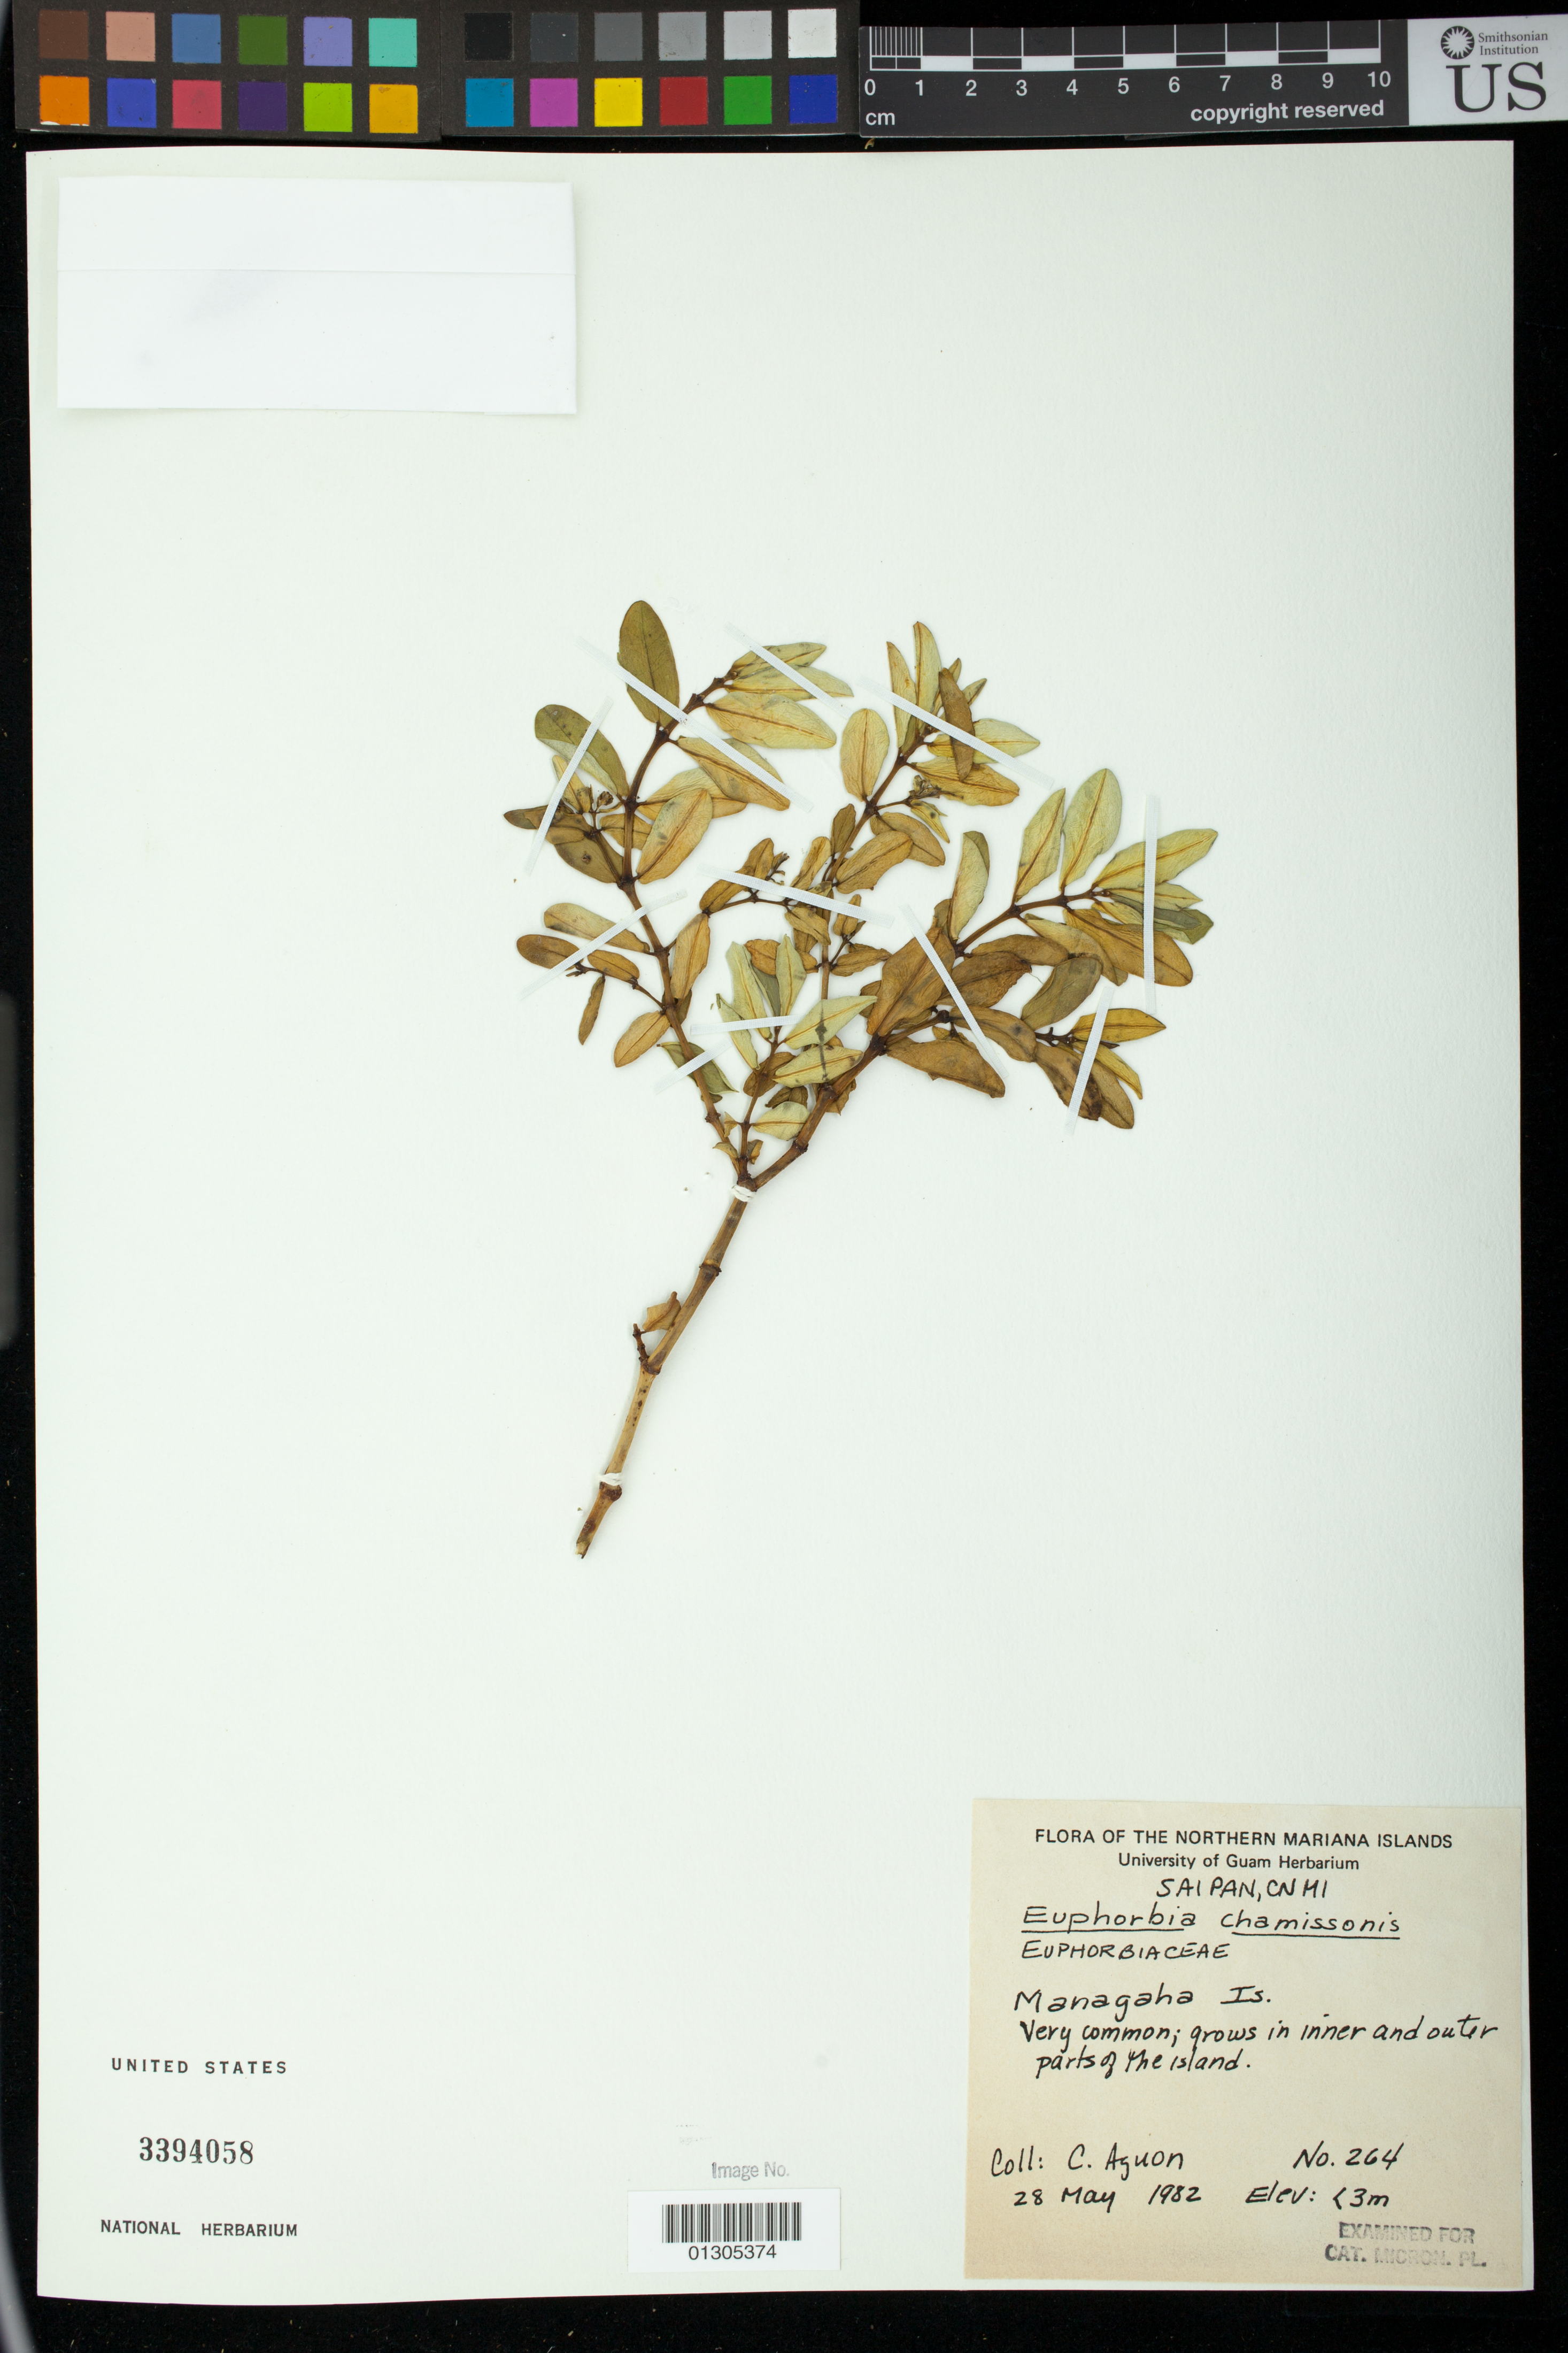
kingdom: Plantae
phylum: Tracheophyta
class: Magnoliopsida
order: Malpighiales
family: Euphorbiaceae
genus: Euphorbia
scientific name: Euphorbia chamissonis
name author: (Klotzsch ex Klotzsch & Garcke) Boiss.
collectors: C. Aguon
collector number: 264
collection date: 1982-05-28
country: Northern Mariana Islands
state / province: Saipan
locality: Managaha Is.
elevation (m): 0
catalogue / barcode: US 3394058